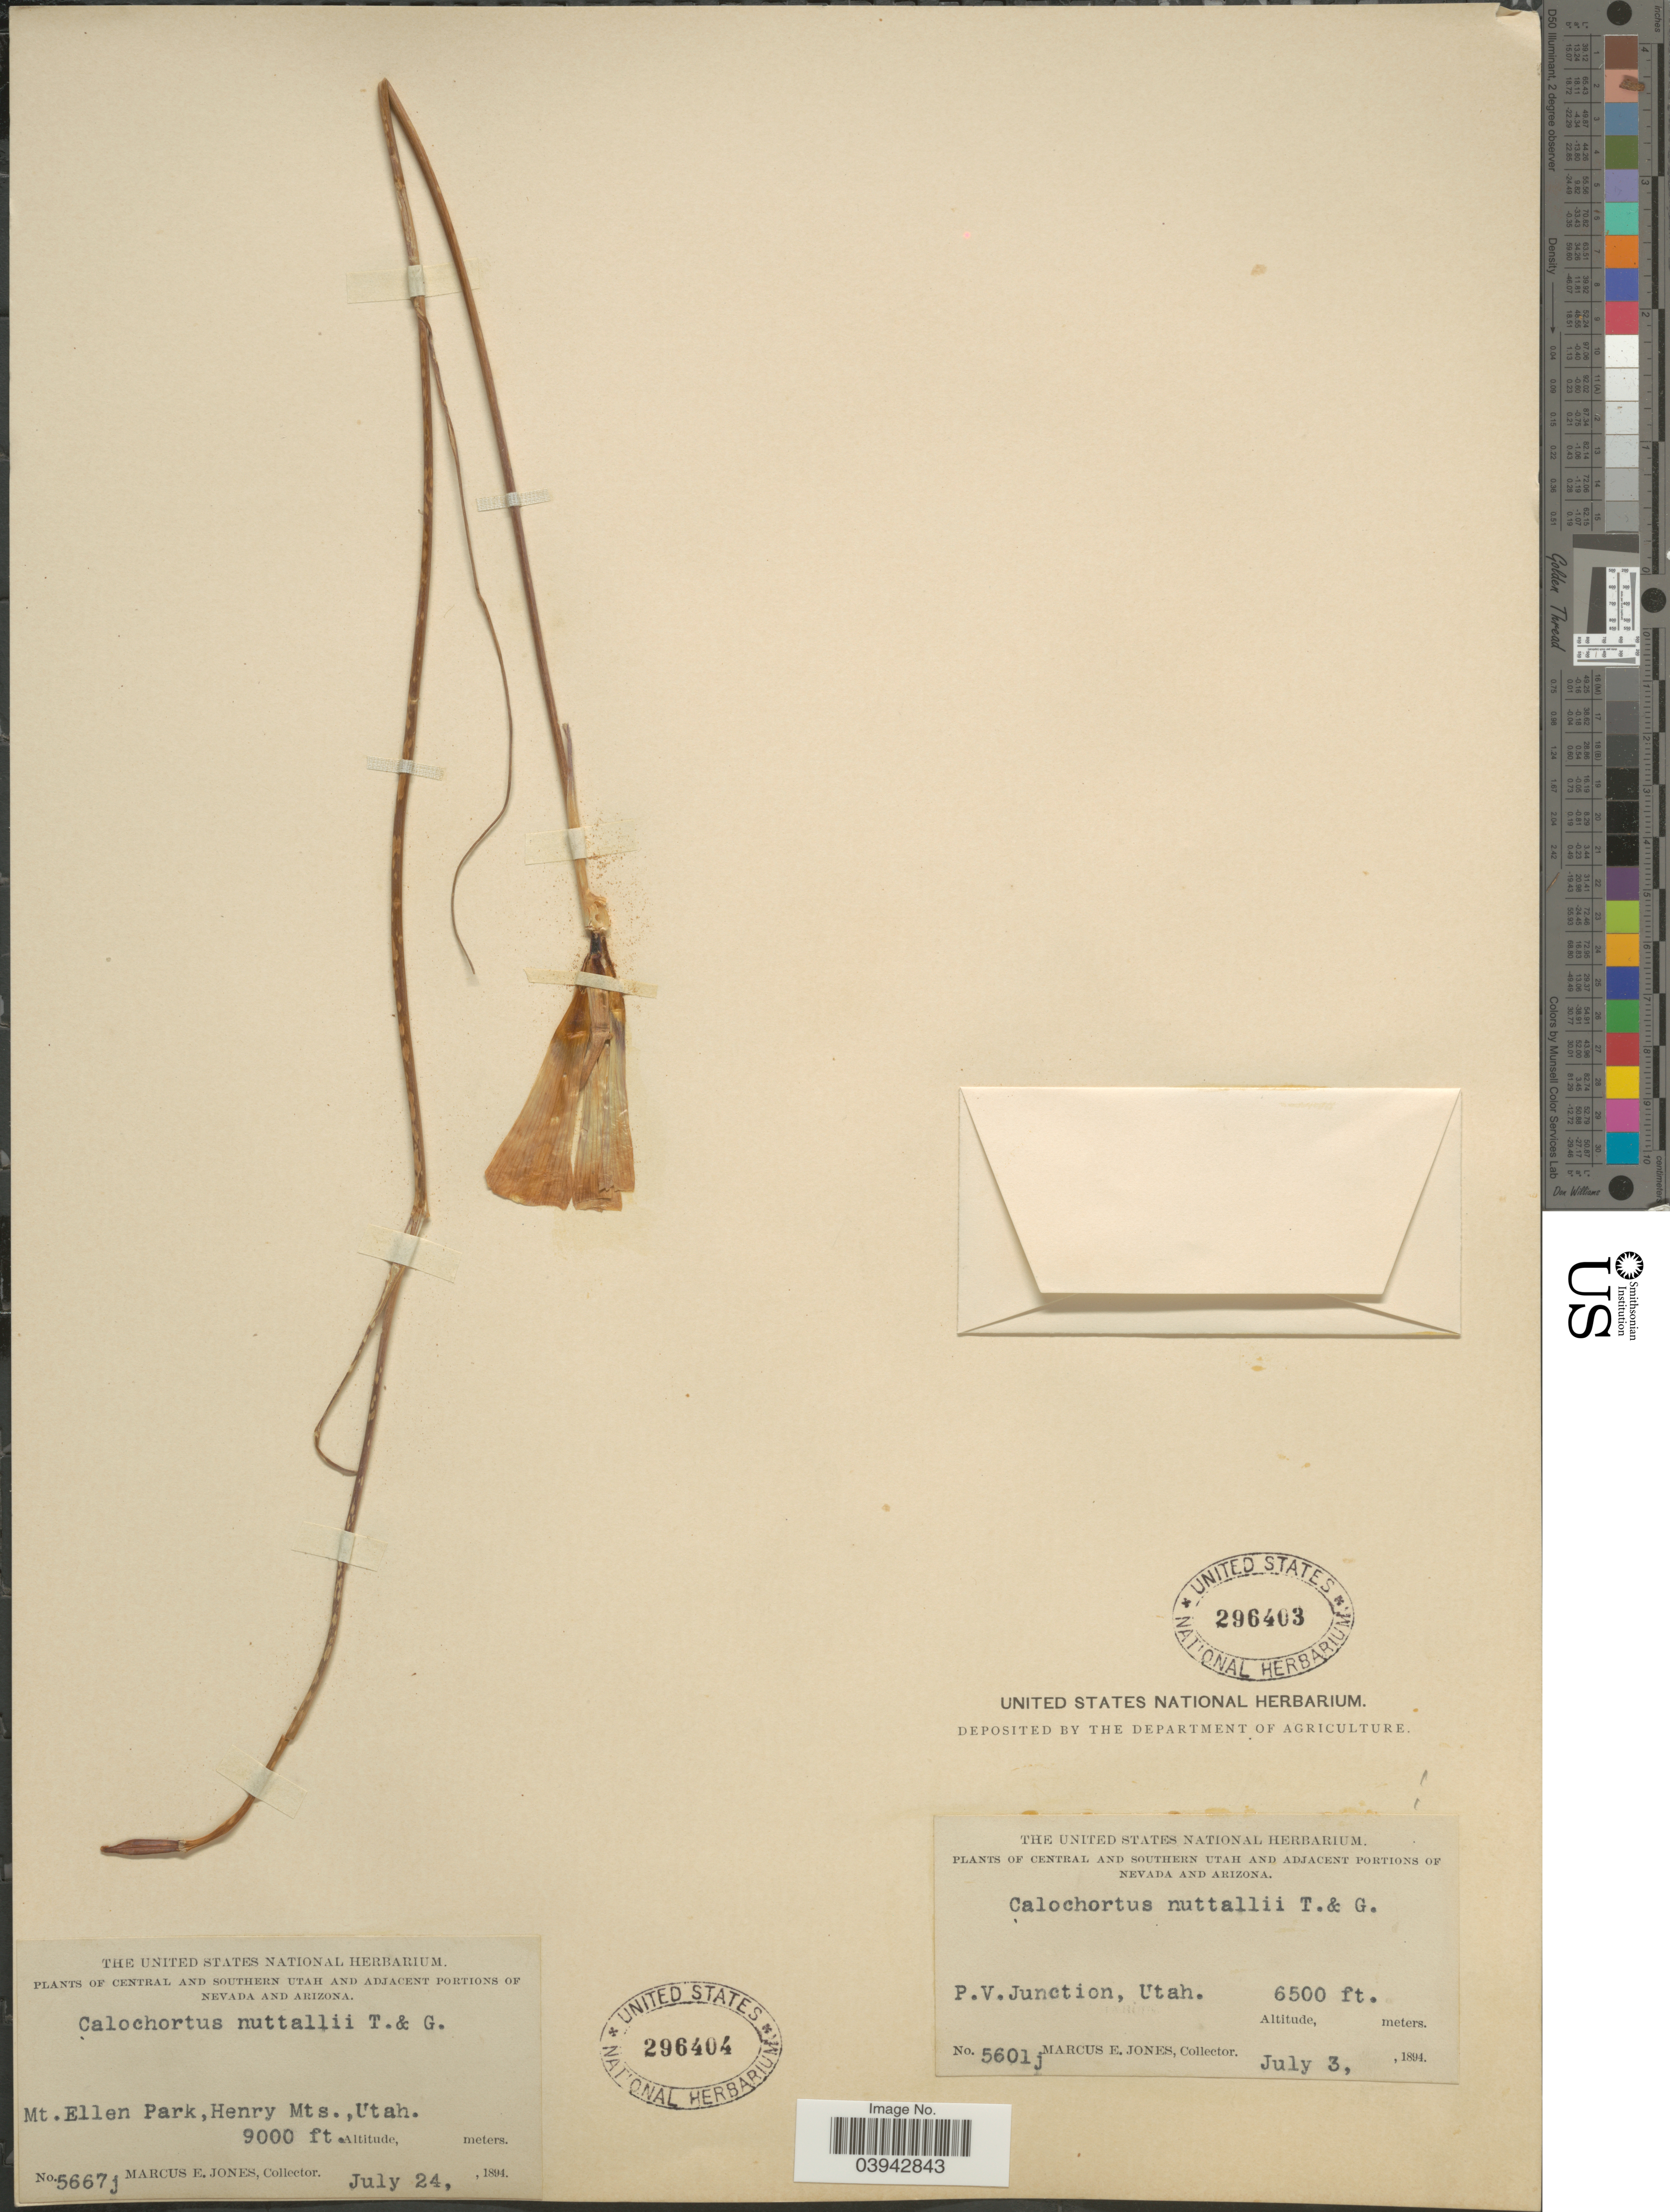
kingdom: Plantae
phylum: Tracheophyta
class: Liliopsida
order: Liliales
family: Liliaceae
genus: Calochortus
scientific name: Calochortus nuttallii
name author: Torr.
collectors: M. E. Jones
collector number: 5601j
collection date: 1894-07-03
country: United States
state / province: Utah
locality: Central and Southern Utah. P.V. Junction.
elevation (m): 1981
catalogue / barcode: US 296403-2